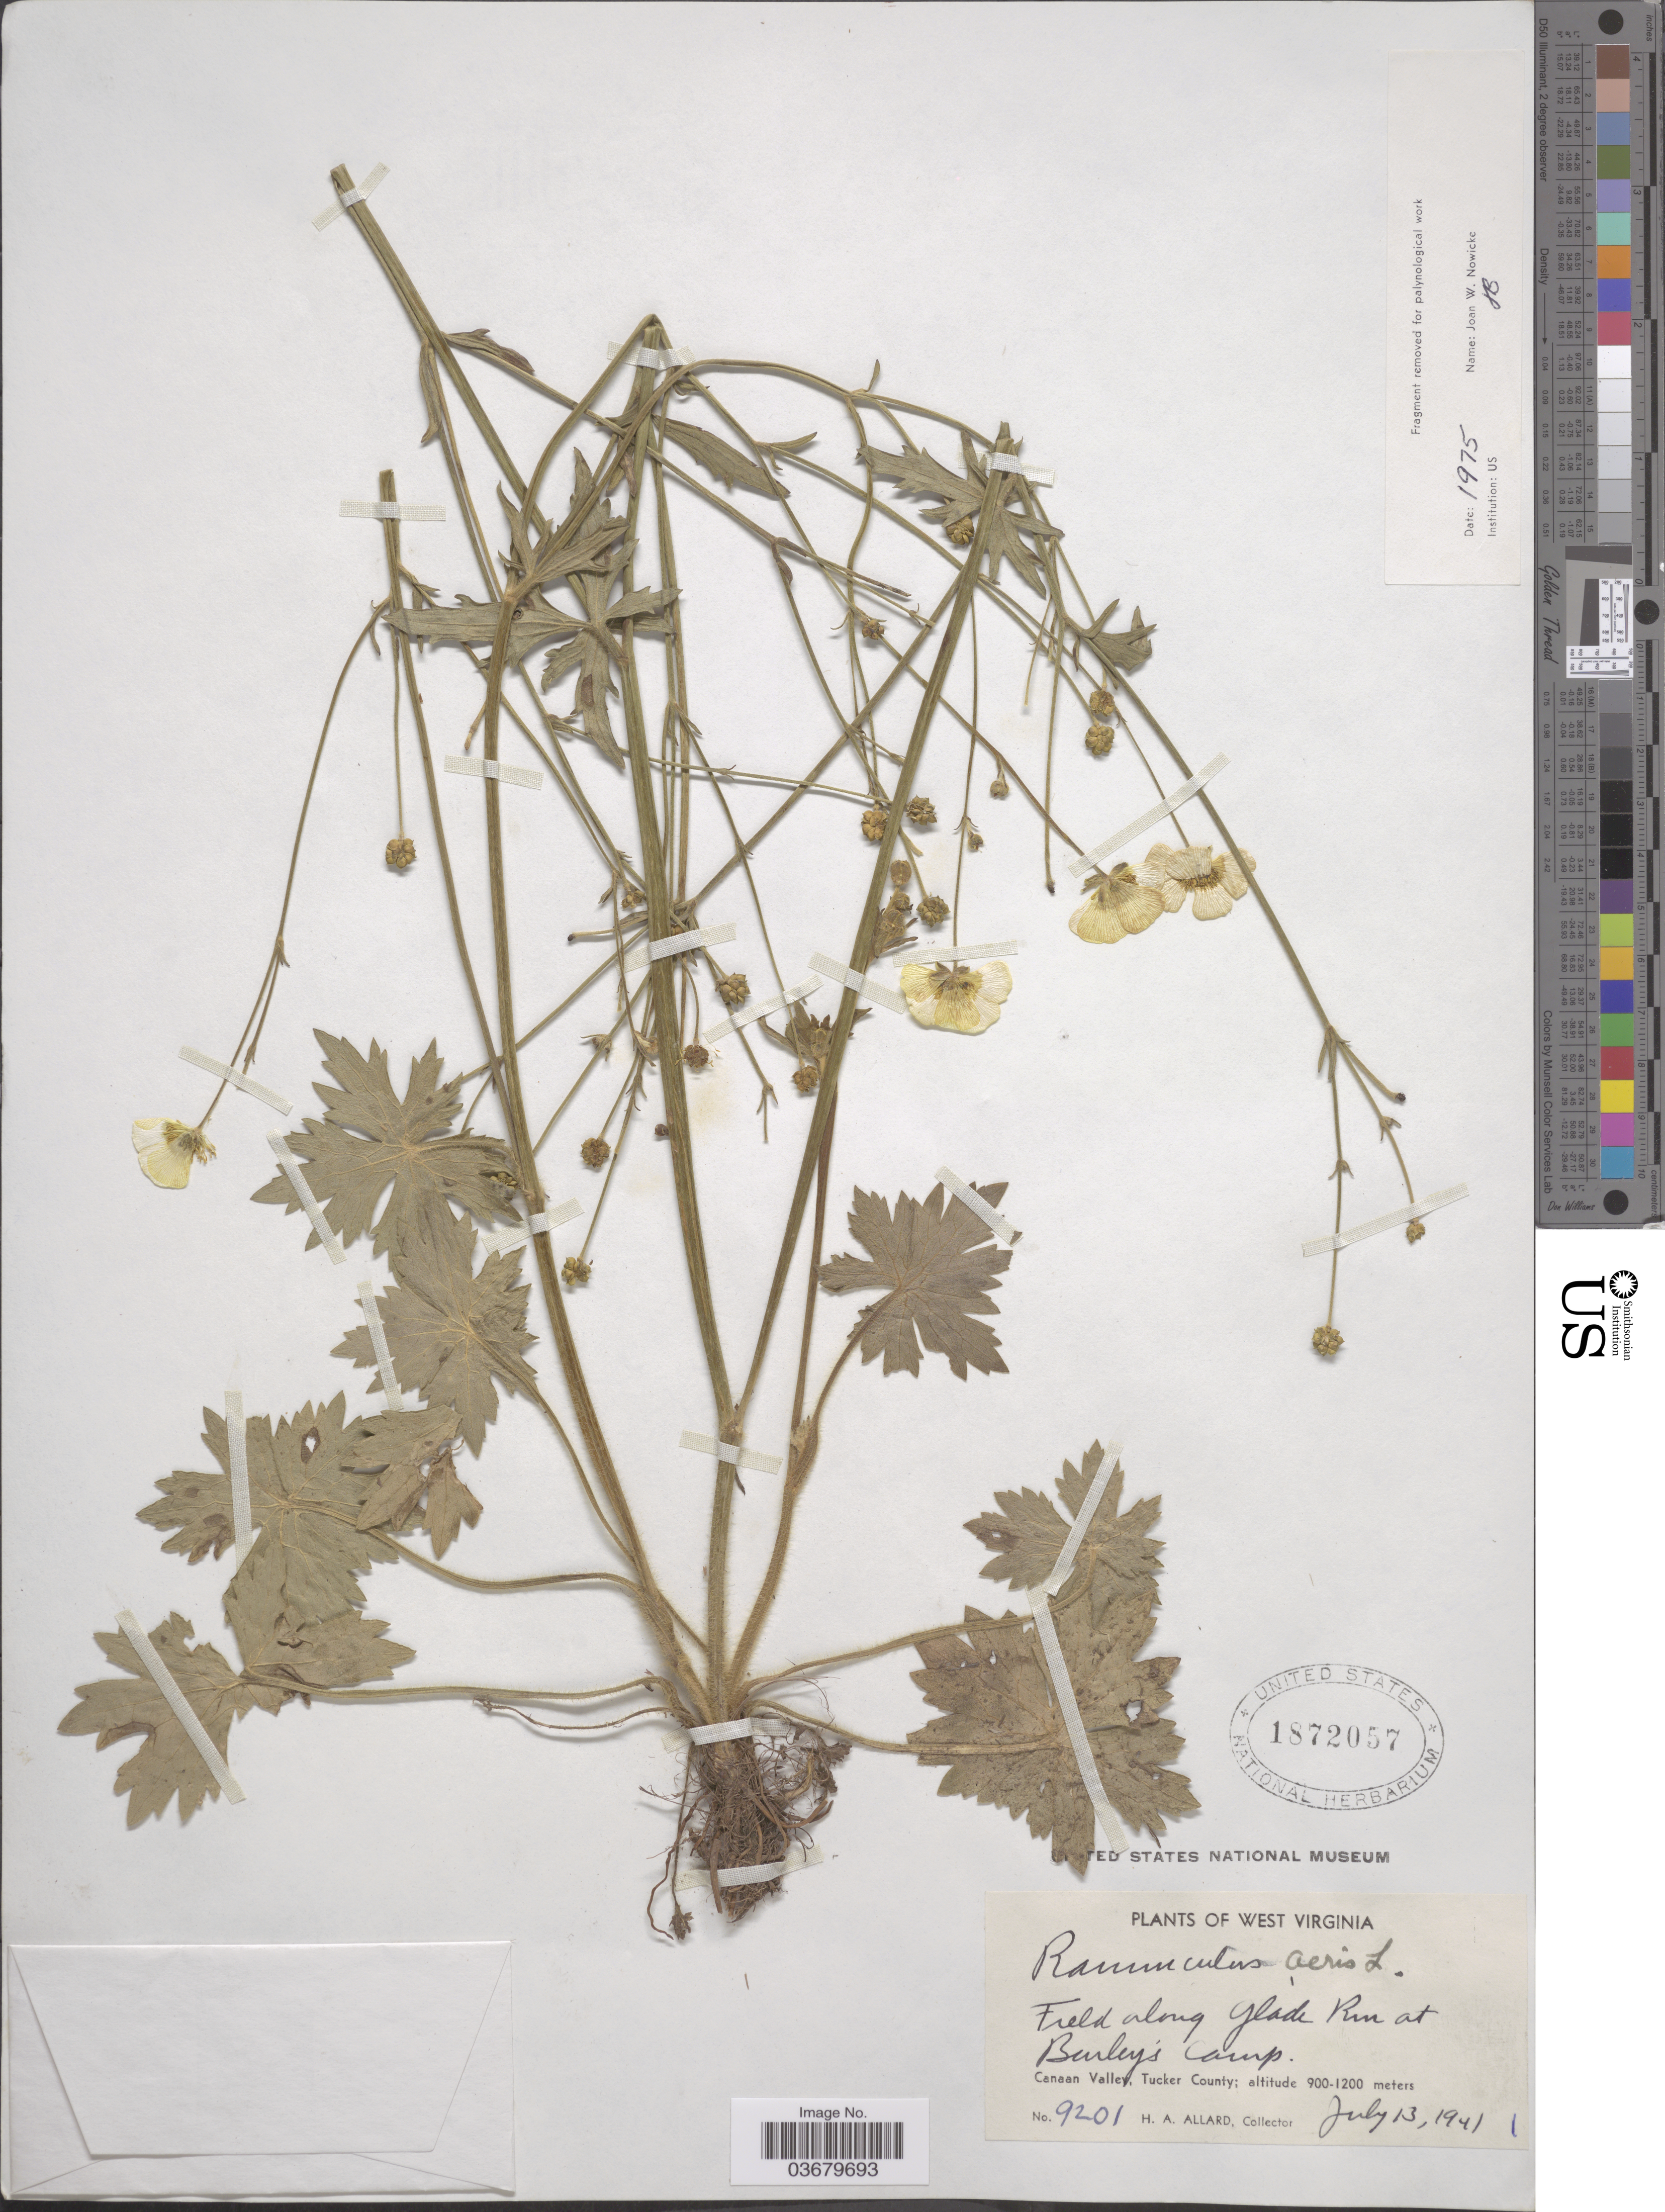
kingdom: Plantae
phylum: Tracheophyta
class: Magnoliopsida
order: Ranunculales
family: Ranunculaceae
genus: Ranunculus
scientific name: Ranunculus acris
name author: L.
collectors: H. A. Allard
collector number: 9201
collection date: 1941-07-13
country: United States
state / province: West Virginia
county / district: Tucker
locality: Along Glade Run at Burley's Camp. Canaan Valley, Tucker County.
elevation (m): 900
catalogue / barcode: US 1872057